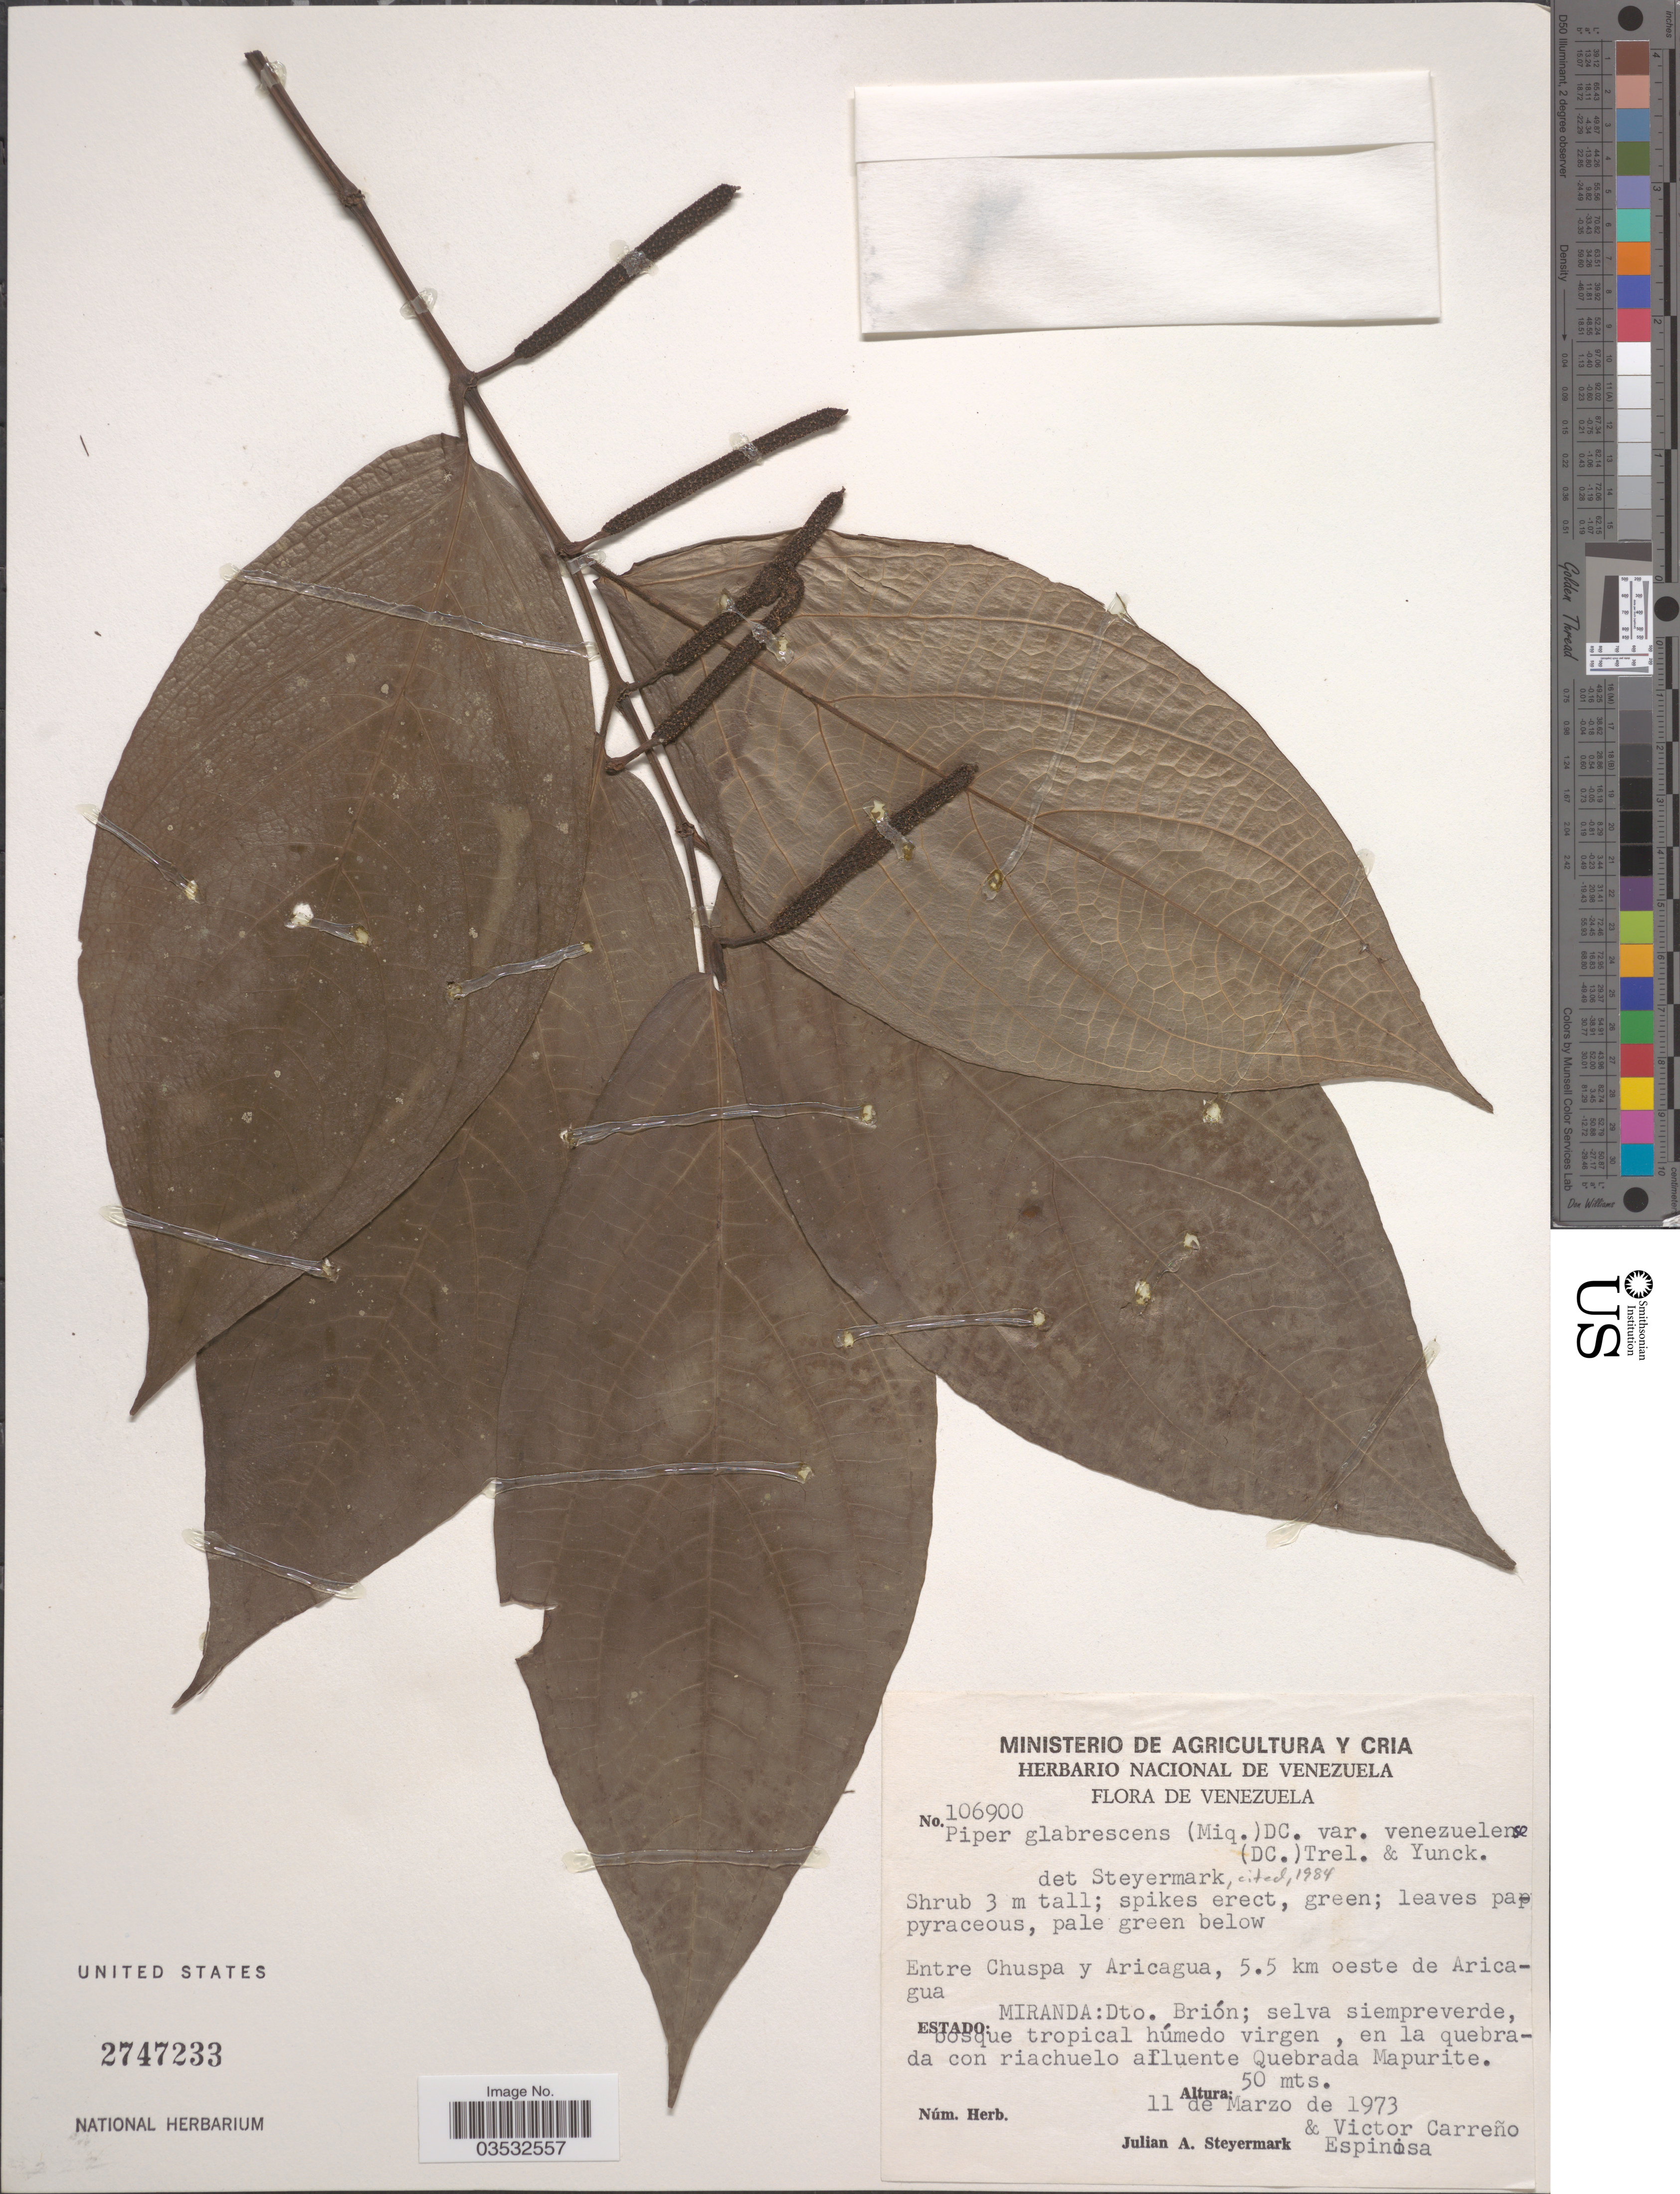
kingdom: Plantae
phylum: Tracheophyta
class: Magnoliopsida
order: Piperales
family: Piperaceae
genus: Piper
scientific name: Piper glabrescens var. venezuelense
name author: (C. DC.) Trel. & Yunck.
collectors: J. Steyermark & V. Carreño E.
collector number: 106900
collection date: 1973-03-11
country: Venezuela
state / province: Miranda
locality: Entre Chuspa y Aricagua, 5.5 km oeste de Aricagua. Dto. Brión; selva siempreverde, bosque tropical húmedo virgen, en la quebrada con riachuelo afluente Quebrada Mapurite.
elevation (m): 50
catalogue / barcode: US 2747233